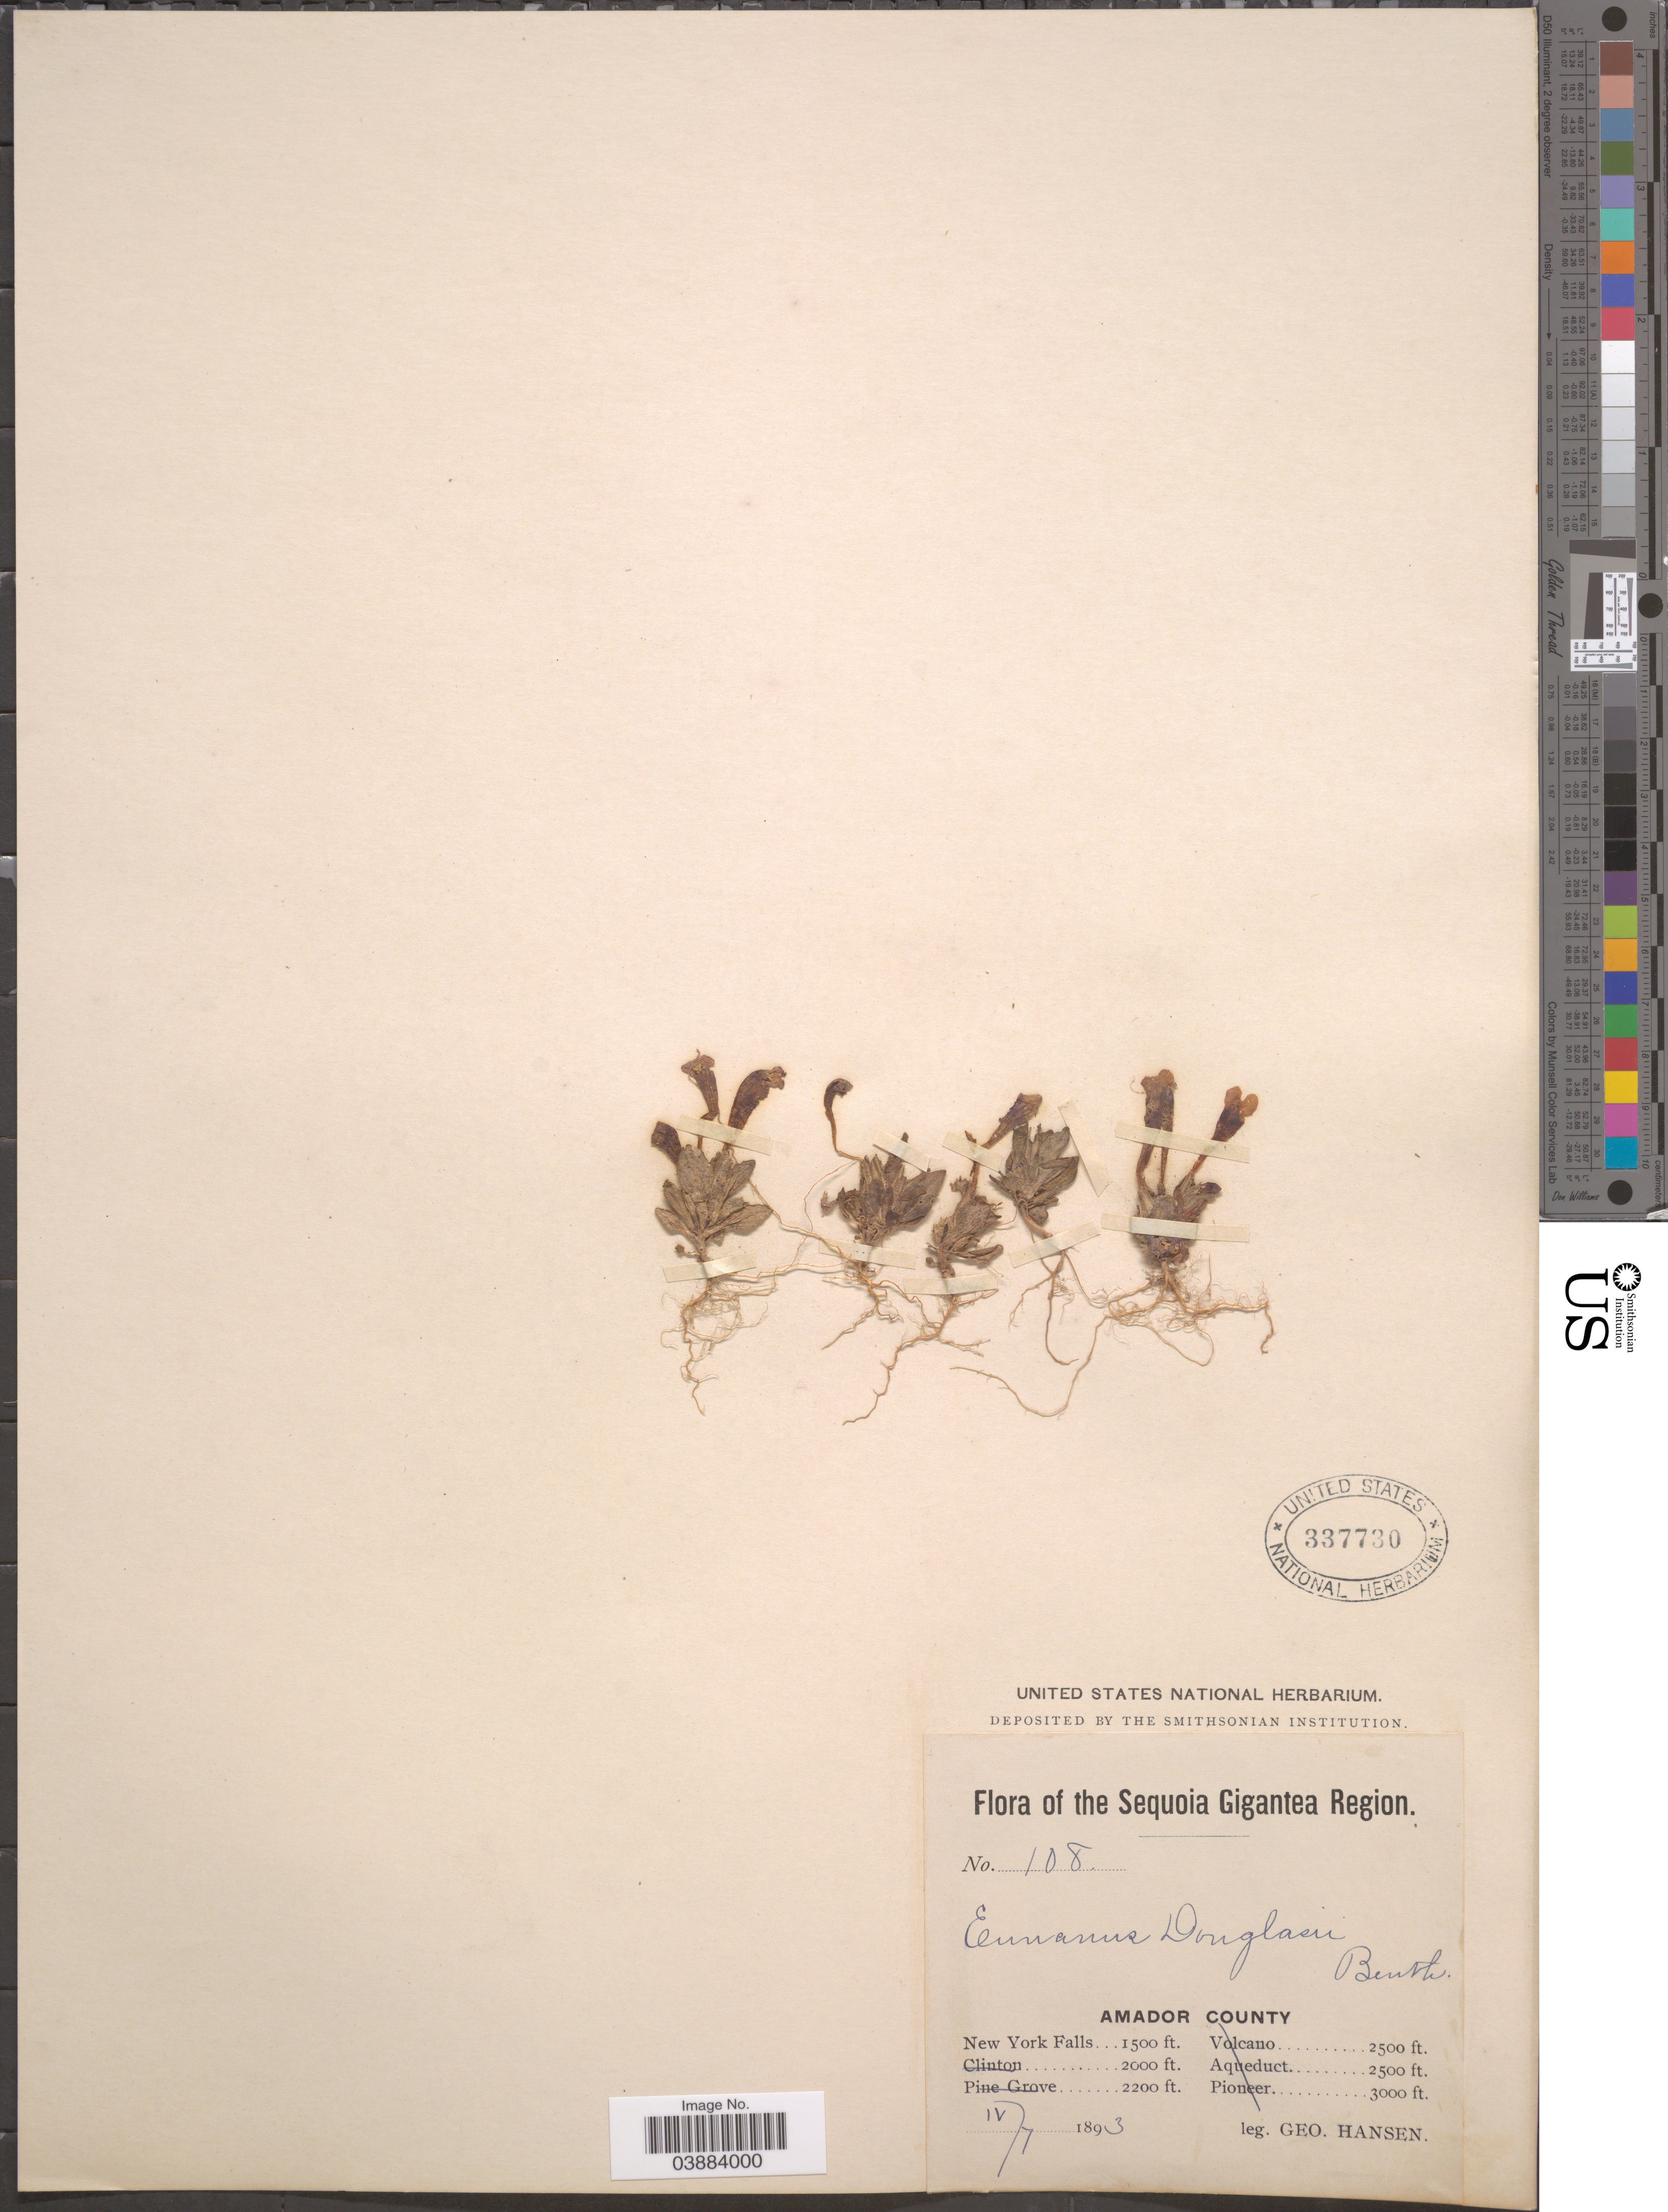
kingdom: Plantae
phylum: Tracheophyta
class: Magnoliopsida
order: Lamiales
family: Phrymaceae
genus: Eunanus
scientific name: Eunanus douglasii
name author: Benth.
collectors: G. Hansen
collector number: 108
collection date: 1893-06-07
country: United States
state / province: California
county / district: Amador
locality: The Sequoia Gigantea Region. Amador County. New York Falls.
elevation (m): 457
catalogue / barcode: US 337730